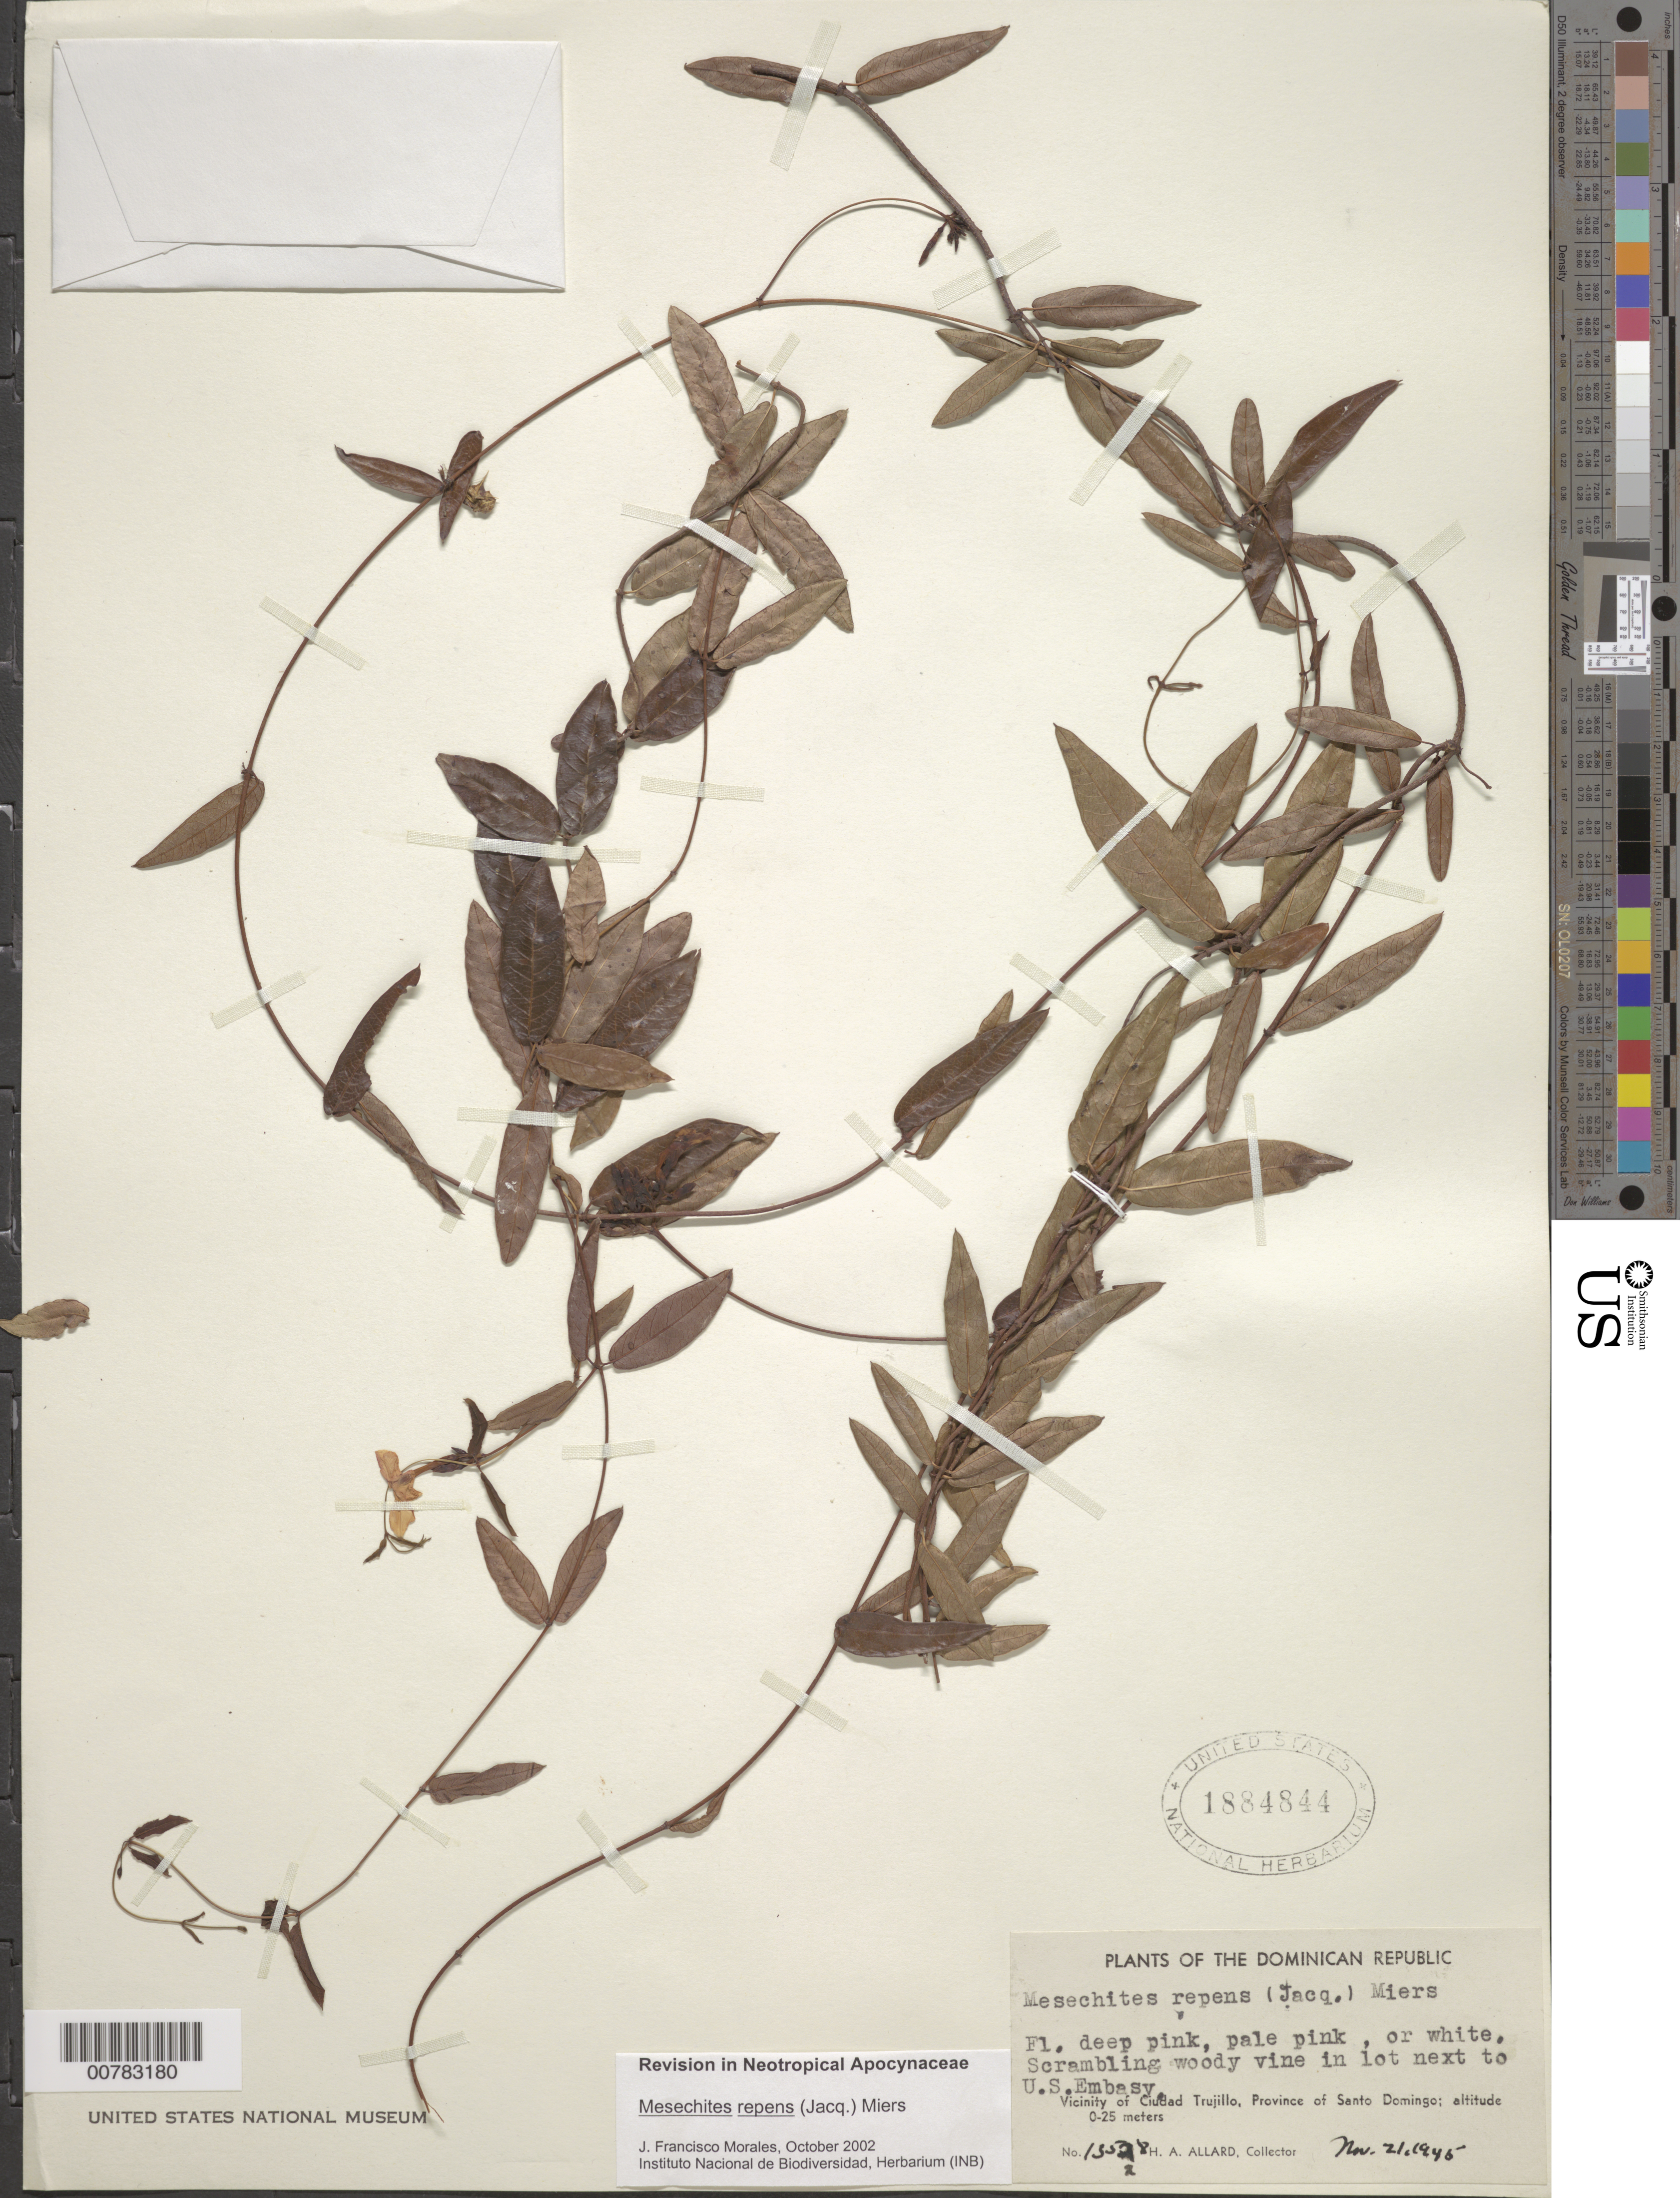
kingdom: Plantae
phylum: Tracheophyta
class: Magnoliopsida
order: Gentianales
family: Apocynaceae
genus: Mesechites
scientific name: Mesechites repens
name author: (Jacq.) Miers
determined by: Morales, J. F.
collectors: H. A. Allard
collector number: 13528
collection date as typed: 21 Nov 1945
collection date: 1945-11-21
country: Dominican Republic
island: Hispaniola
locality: Province of Santo Domingo, vicinity of Ciudad Trujillo, in lot next to U.S. Embasy.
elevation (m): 0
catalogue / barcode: US 1884844